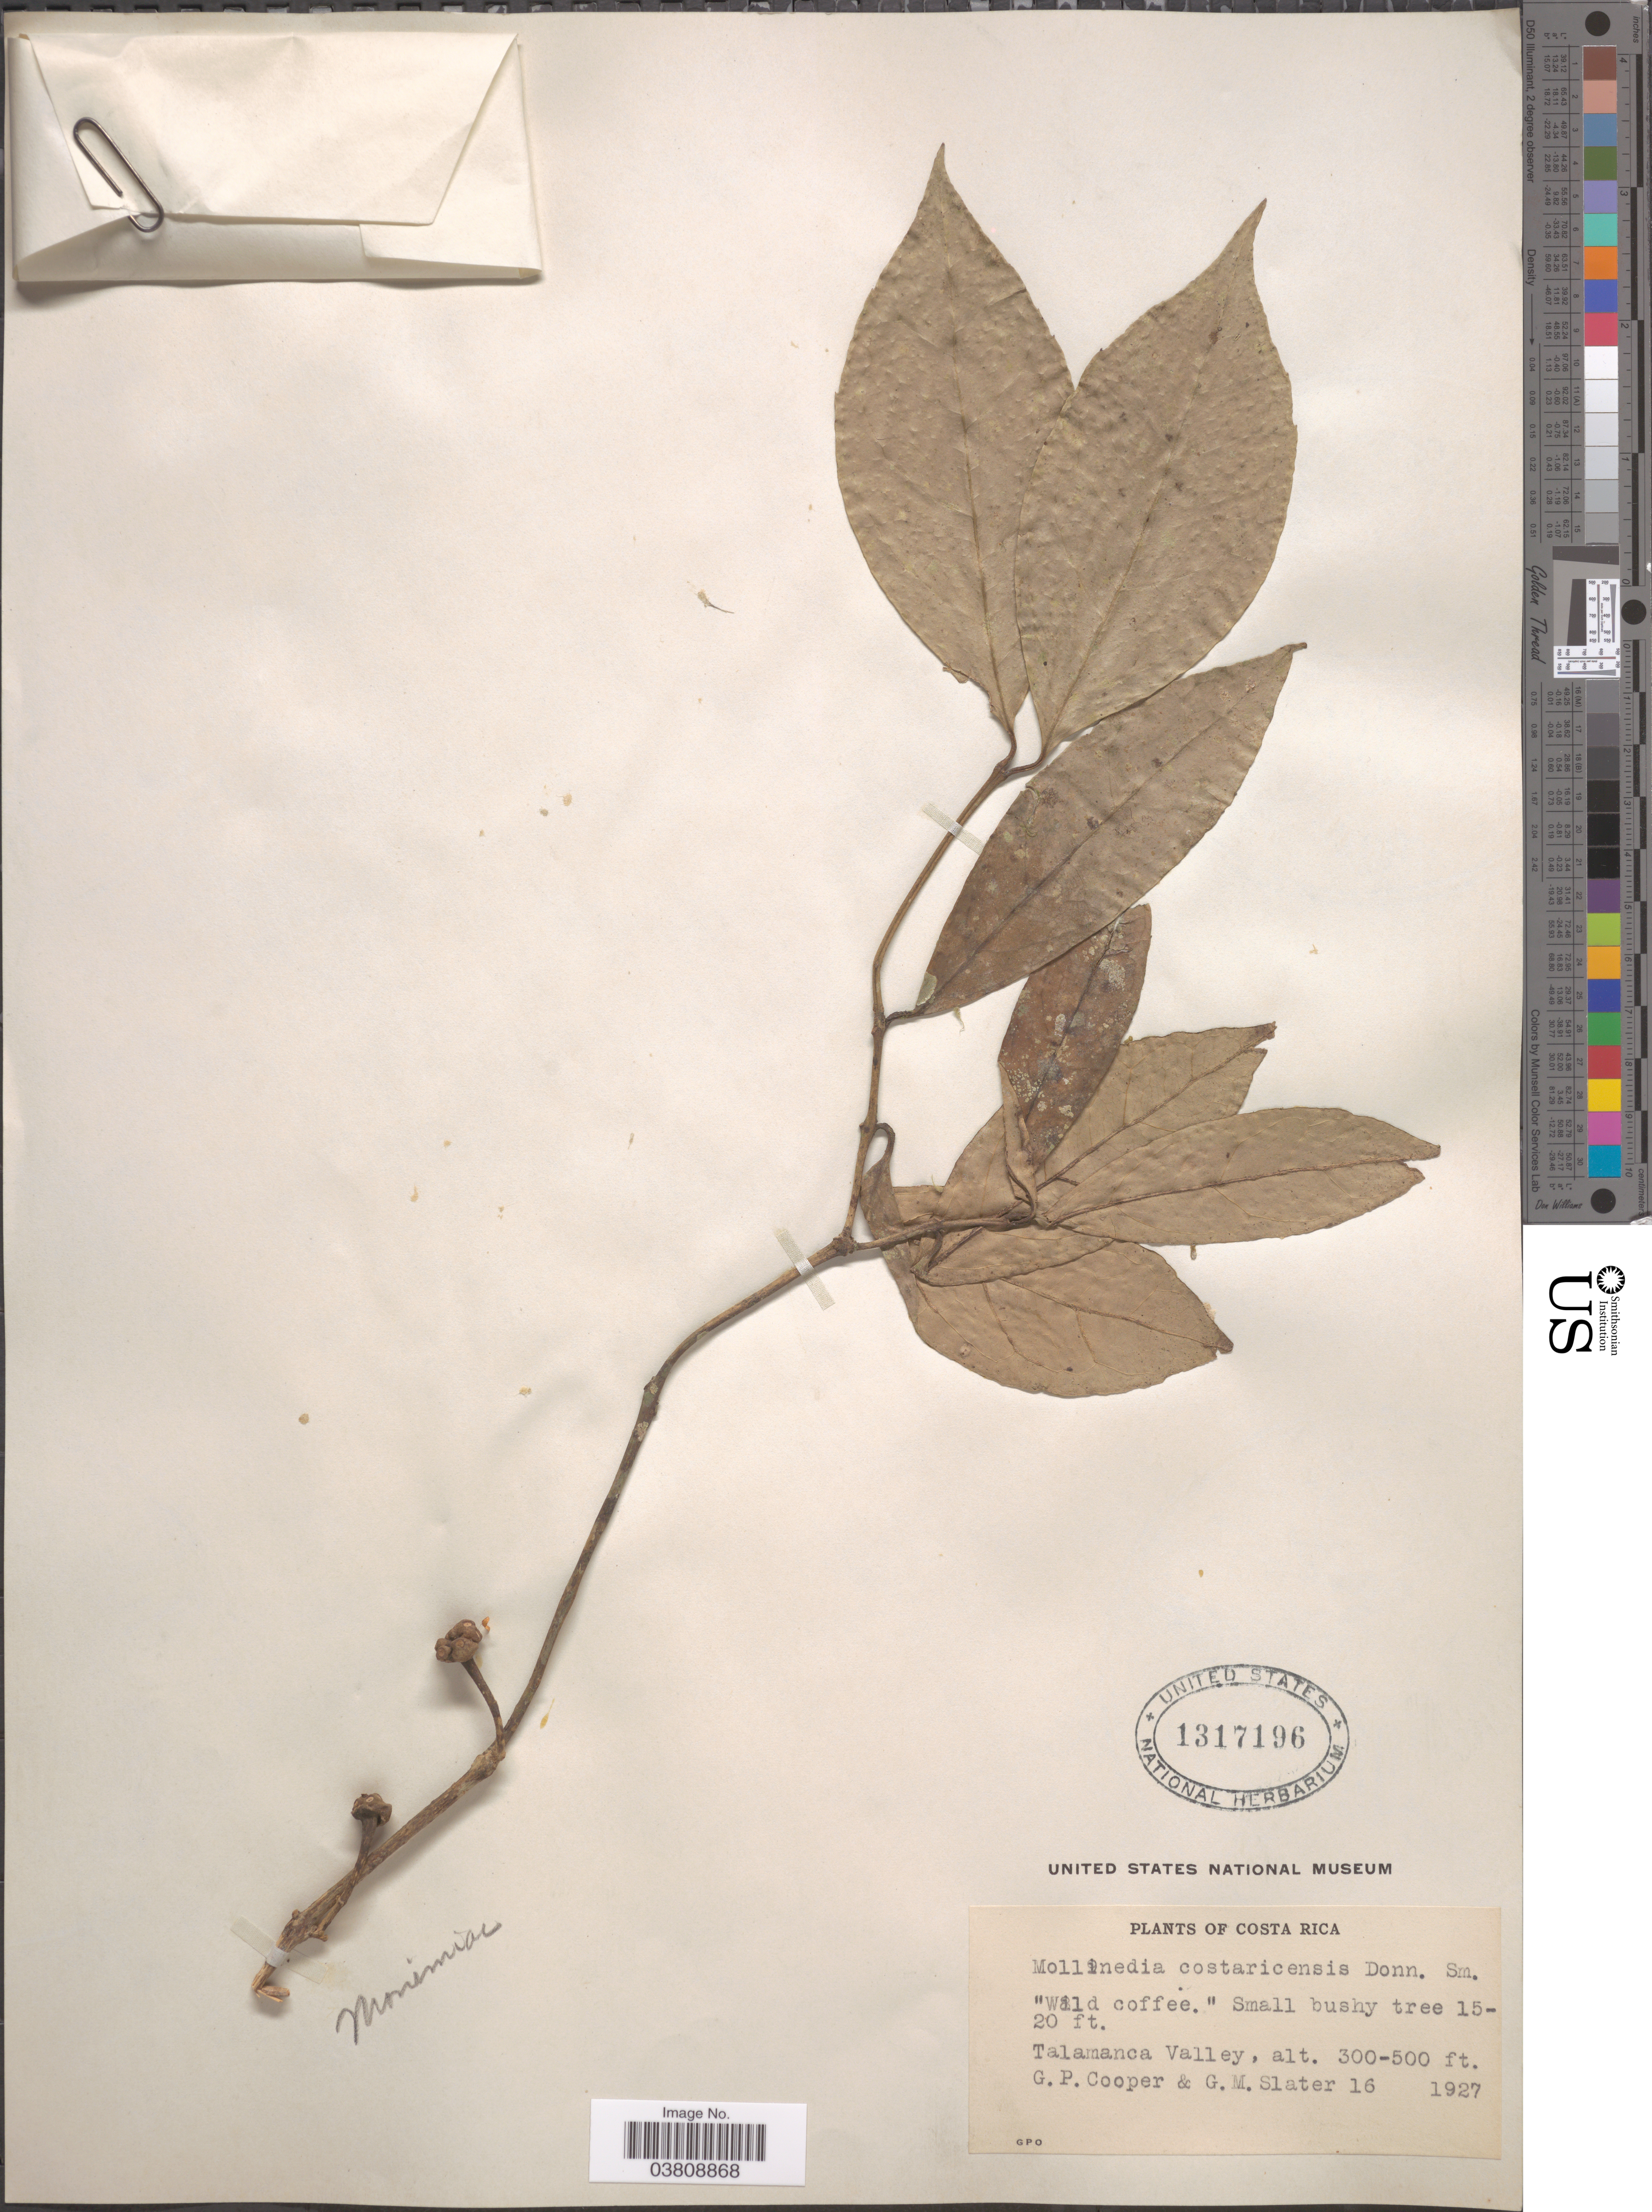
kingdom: Plantae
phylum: Tracheophyta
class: Magnoliopsida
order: Laurales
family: Monimiaceae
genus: Mollinedia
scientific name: Mollinedia costaricensis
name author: Donn. Sm.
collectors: G. Cooper & G. Slater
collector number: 16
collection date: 1927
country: Costa Rica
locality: Talamanca Valley.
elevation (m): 91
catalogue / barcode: US 1317196